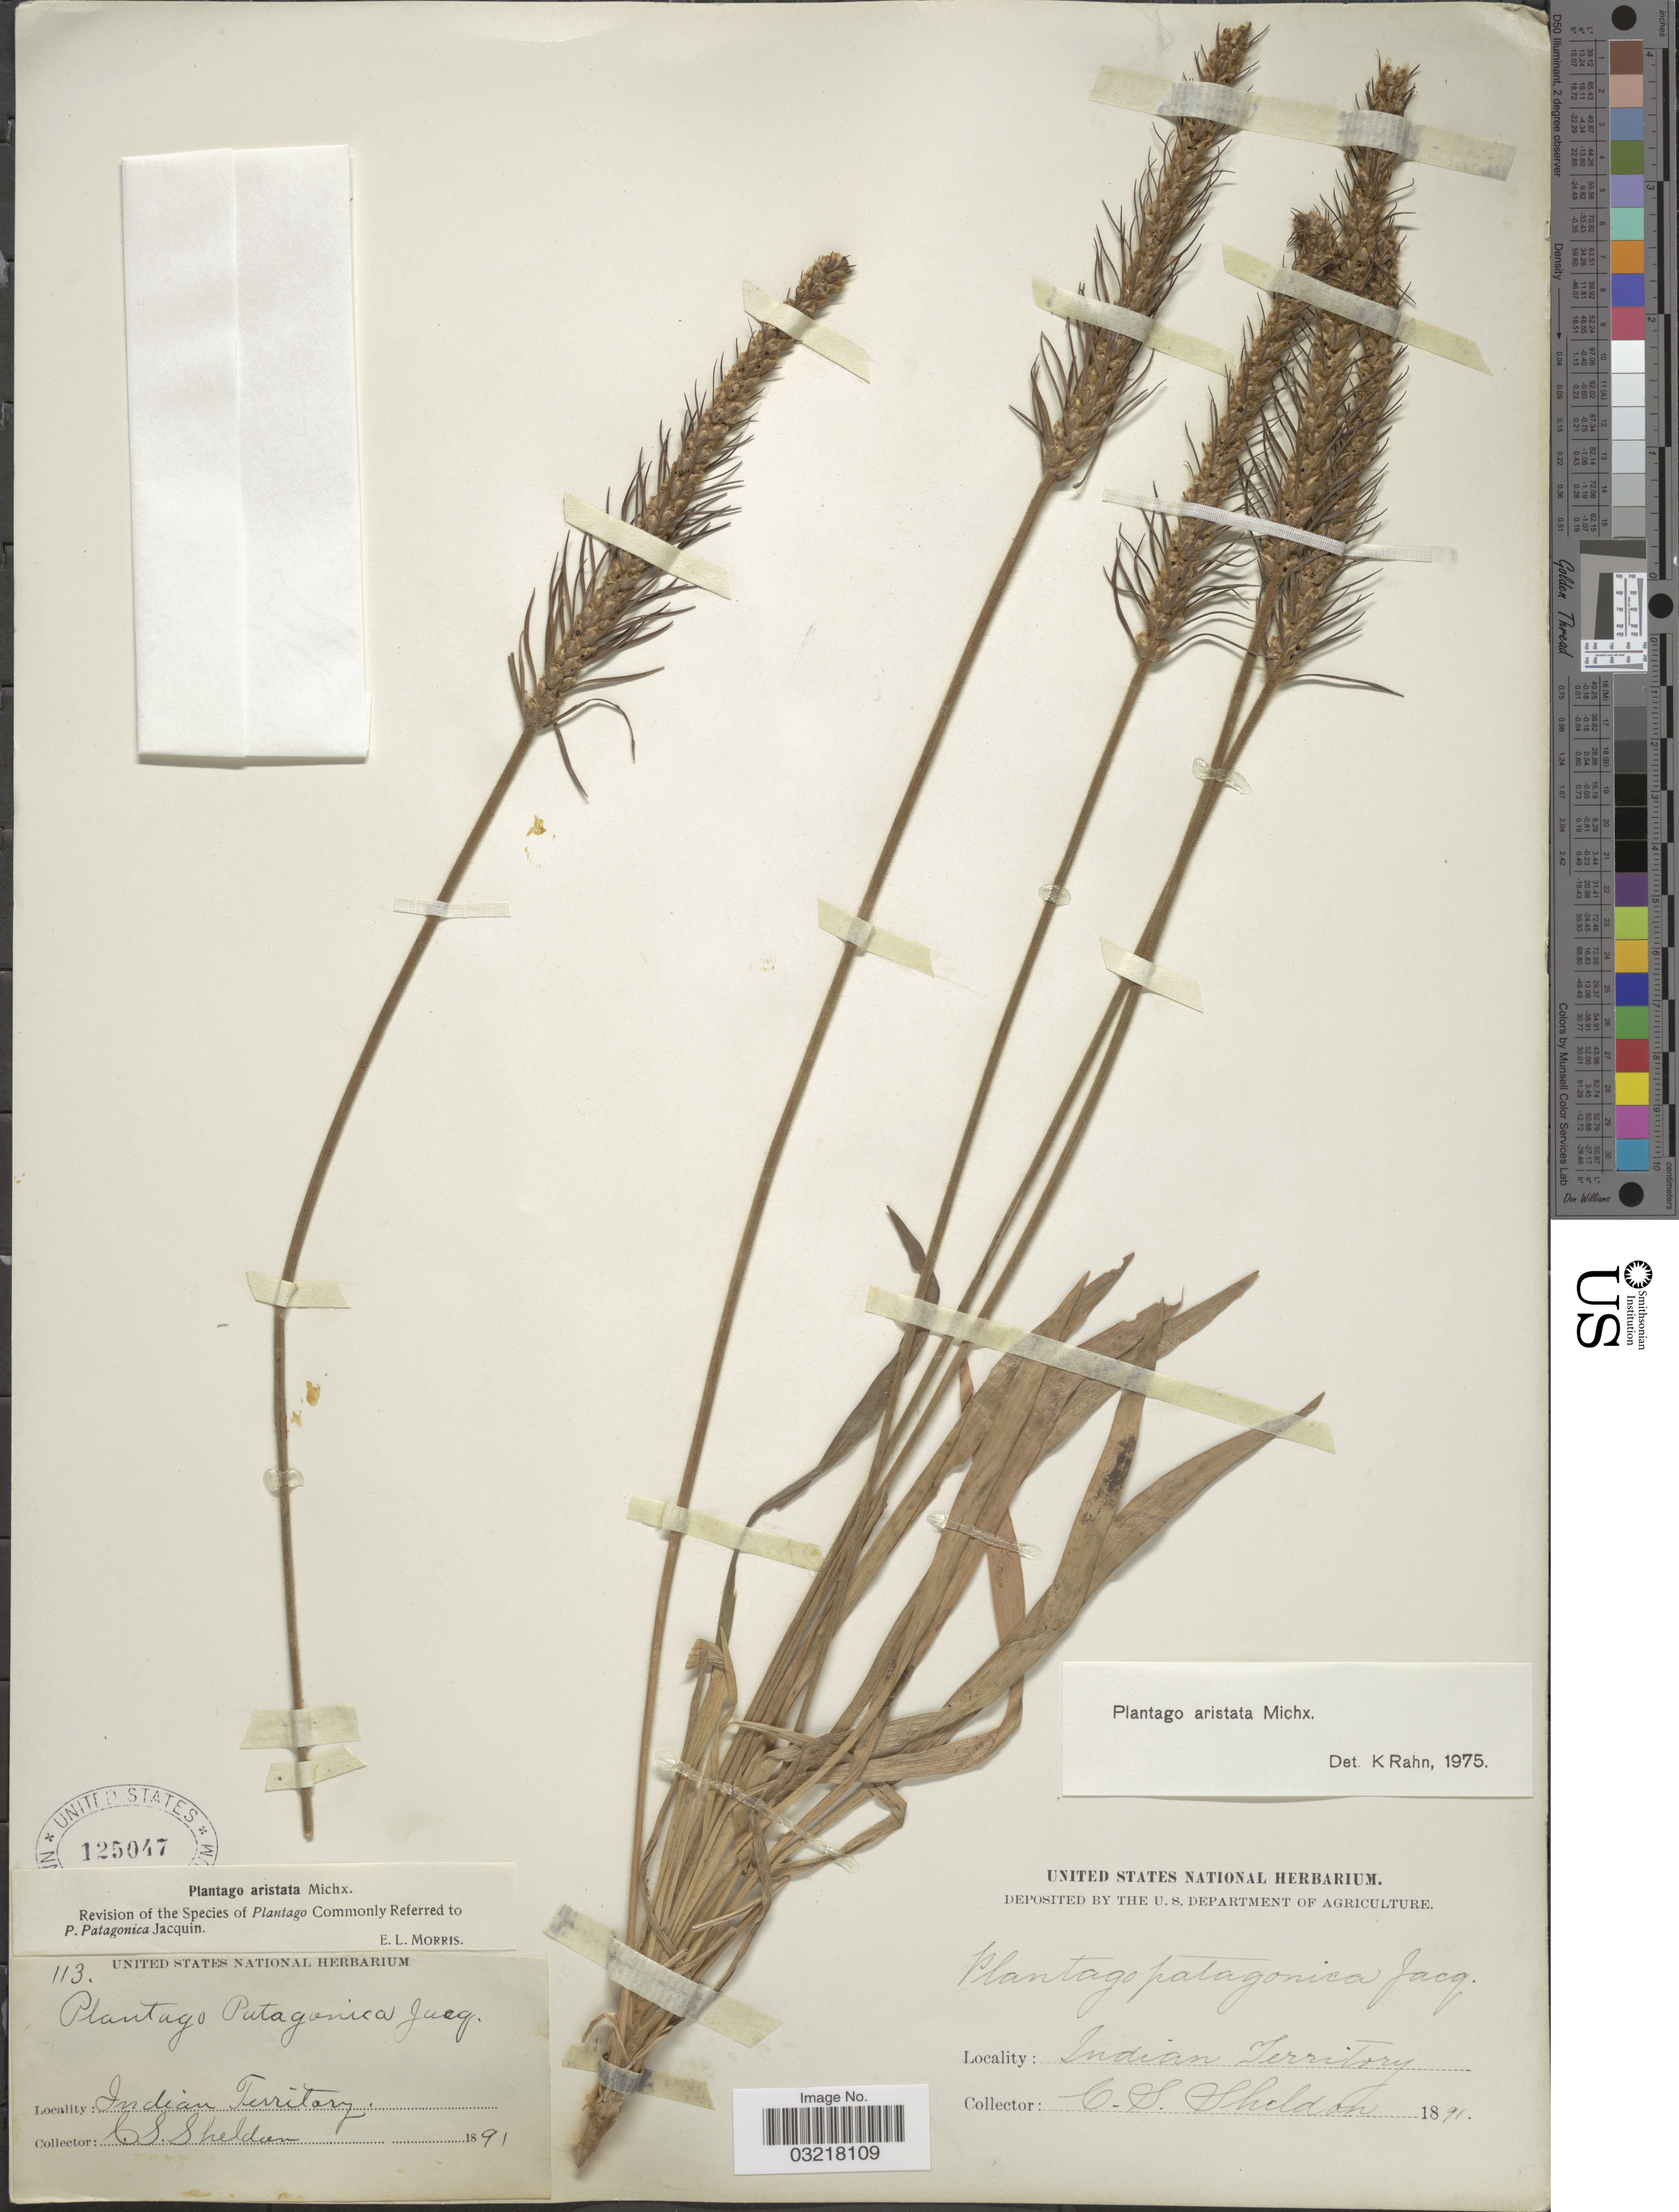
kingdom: Plantae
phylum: Tracheophyta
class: Magnoliopsida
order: Lamiales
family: Plantaginaceae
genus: Plantago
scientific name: Plantago aristata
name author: Michx.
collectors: C. S. Sheldon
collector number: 113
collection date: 1891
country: United States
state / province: Oklahoma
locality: Indian Territory.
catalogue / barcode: US 125047